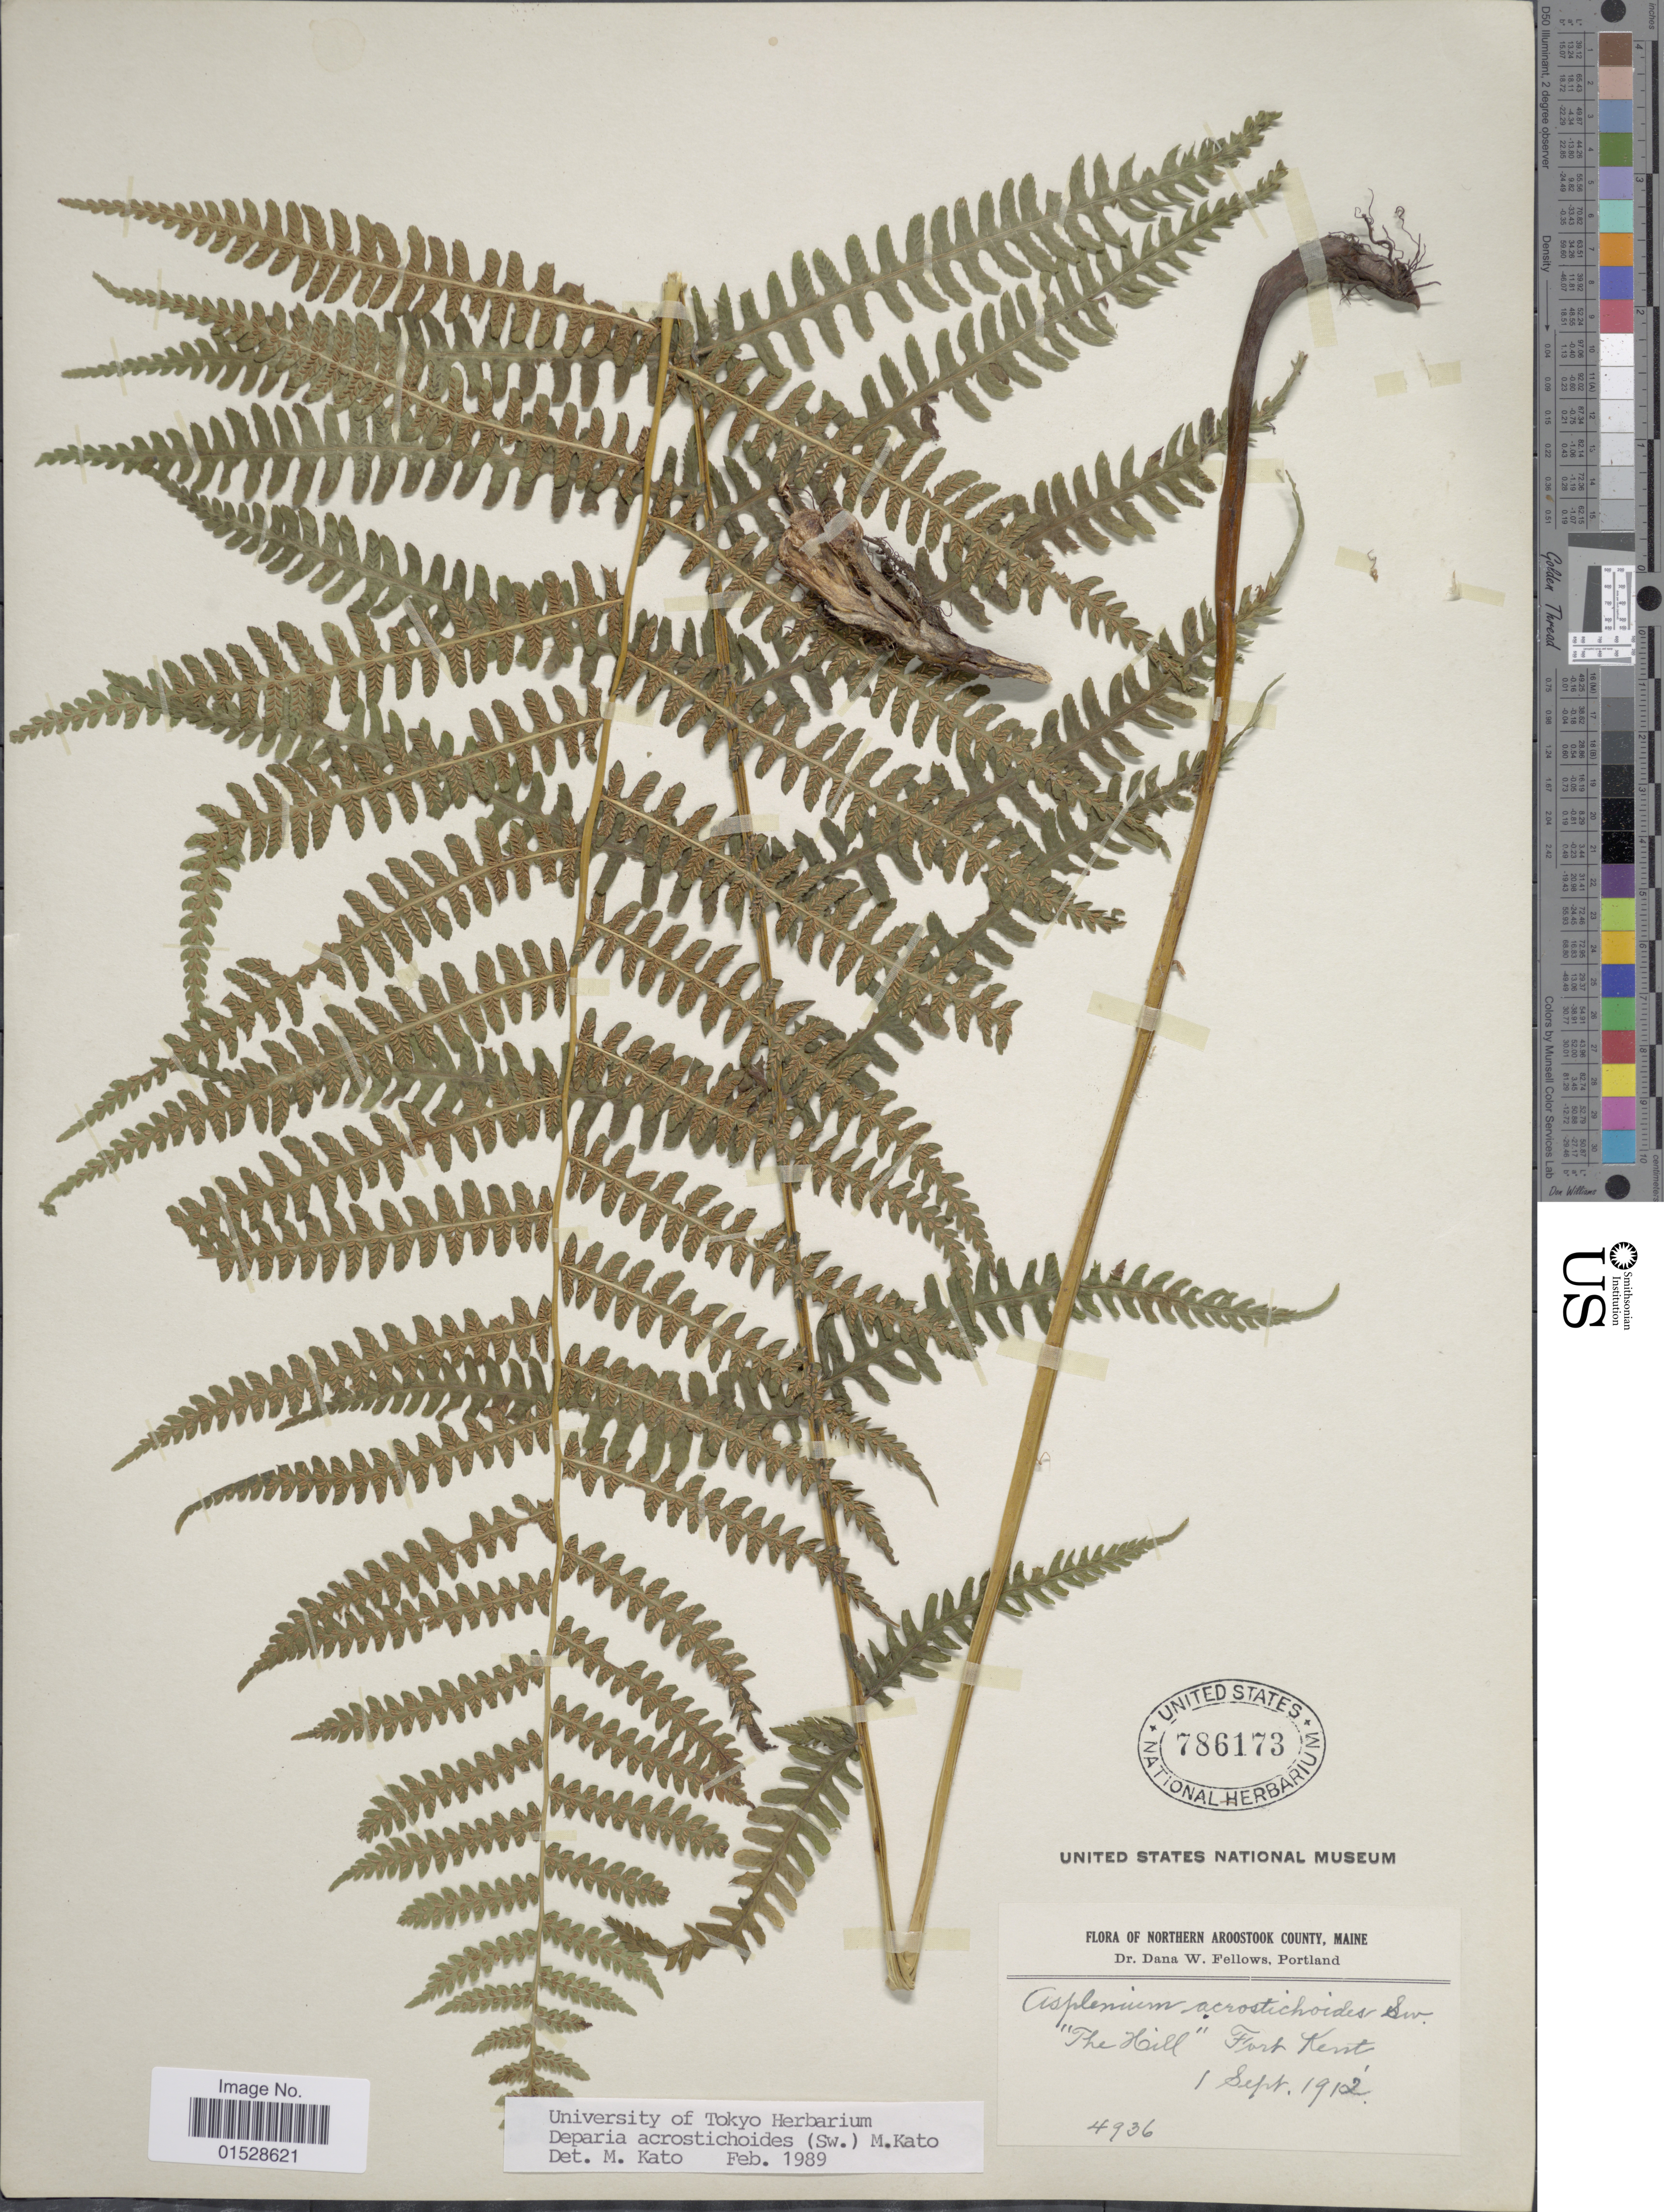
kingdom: Plantae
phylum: Tracheophyta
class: Polypodiopsida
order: Polypodiales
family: Athyriaceae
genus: Deparia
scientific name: Deparia acrostichoides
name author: (Sw.) M. Kato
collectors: D. W. Fellows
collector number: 4936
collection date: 1912-09-01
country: United States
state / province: Maine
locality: Northern Arostook County, Maine, The Hill, Fort Kent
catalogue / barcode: US 786173